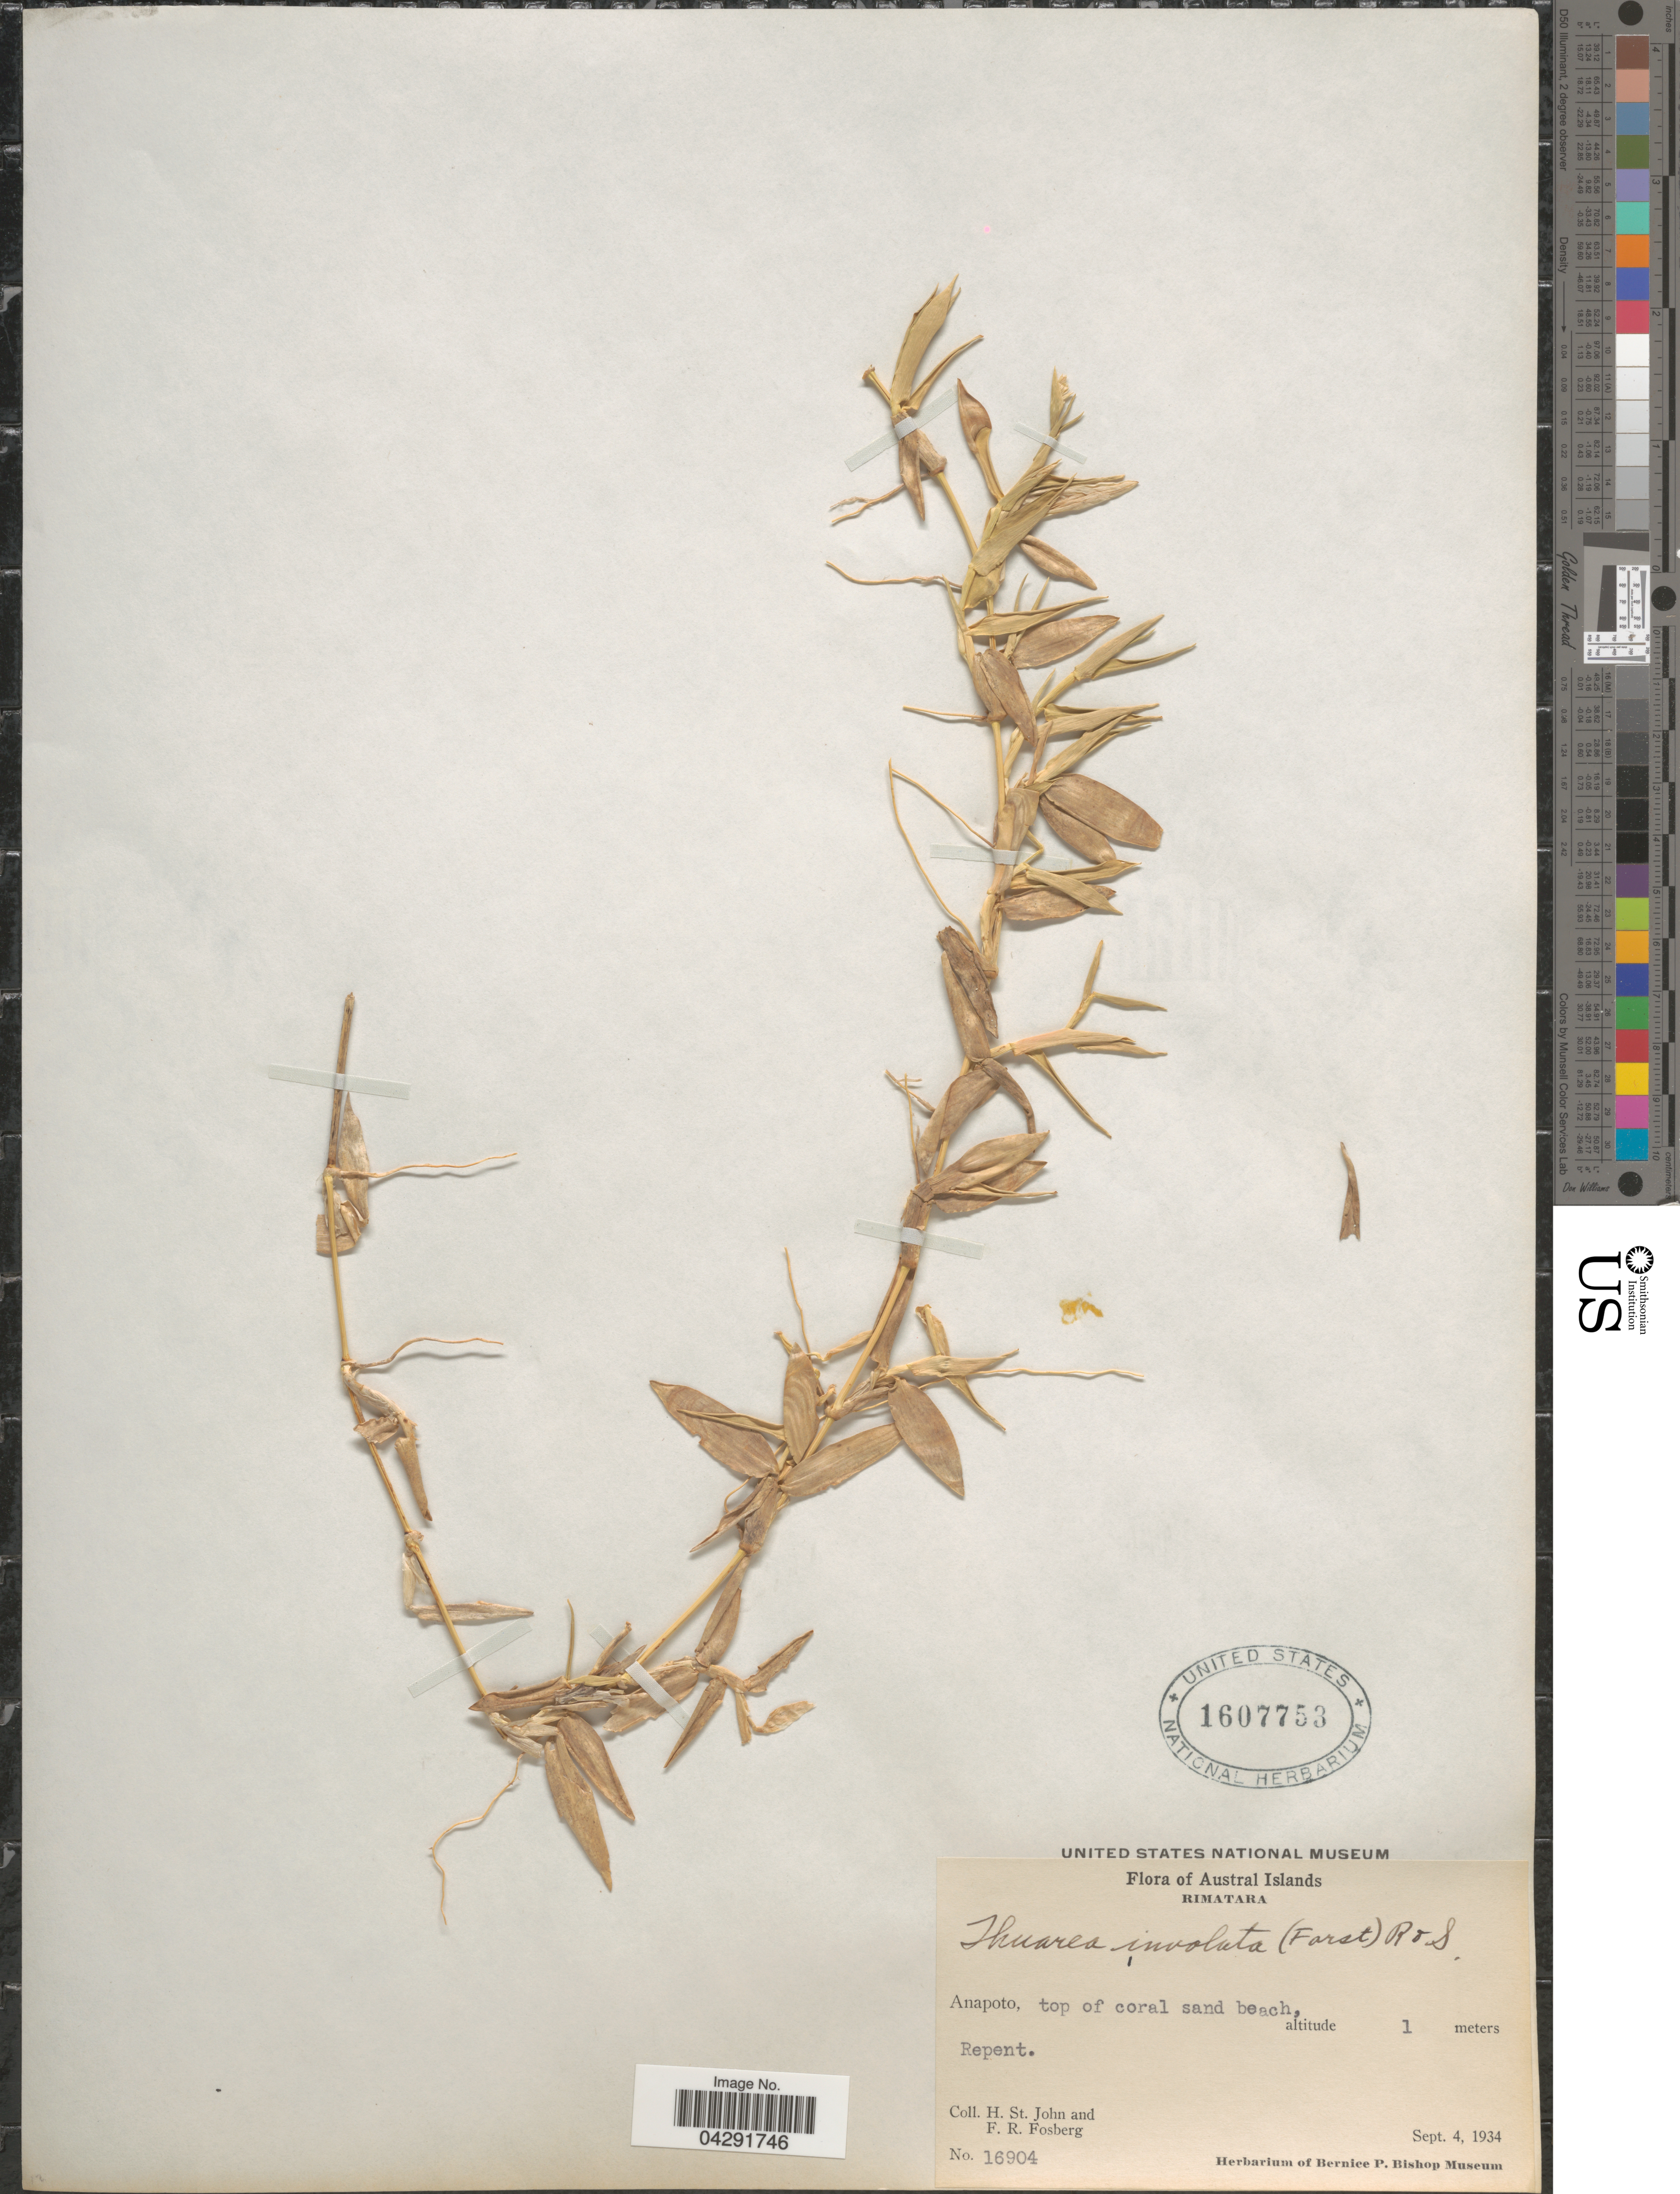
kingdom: Plantae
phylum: Tracheophyta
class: Liliopsida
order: Poales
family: Poaceae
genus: Thuarea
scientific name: Thuarea involuta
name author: (G. Forst.) R. Br. ex Sm.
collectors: H. St. John & F. R. Fosberg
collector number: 16904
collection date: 1934-09-04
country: French Polynesia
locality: Austral Islands. Rimatara. Anapoto, top of coral sand beach.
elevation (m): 1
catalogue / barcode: US 1607753